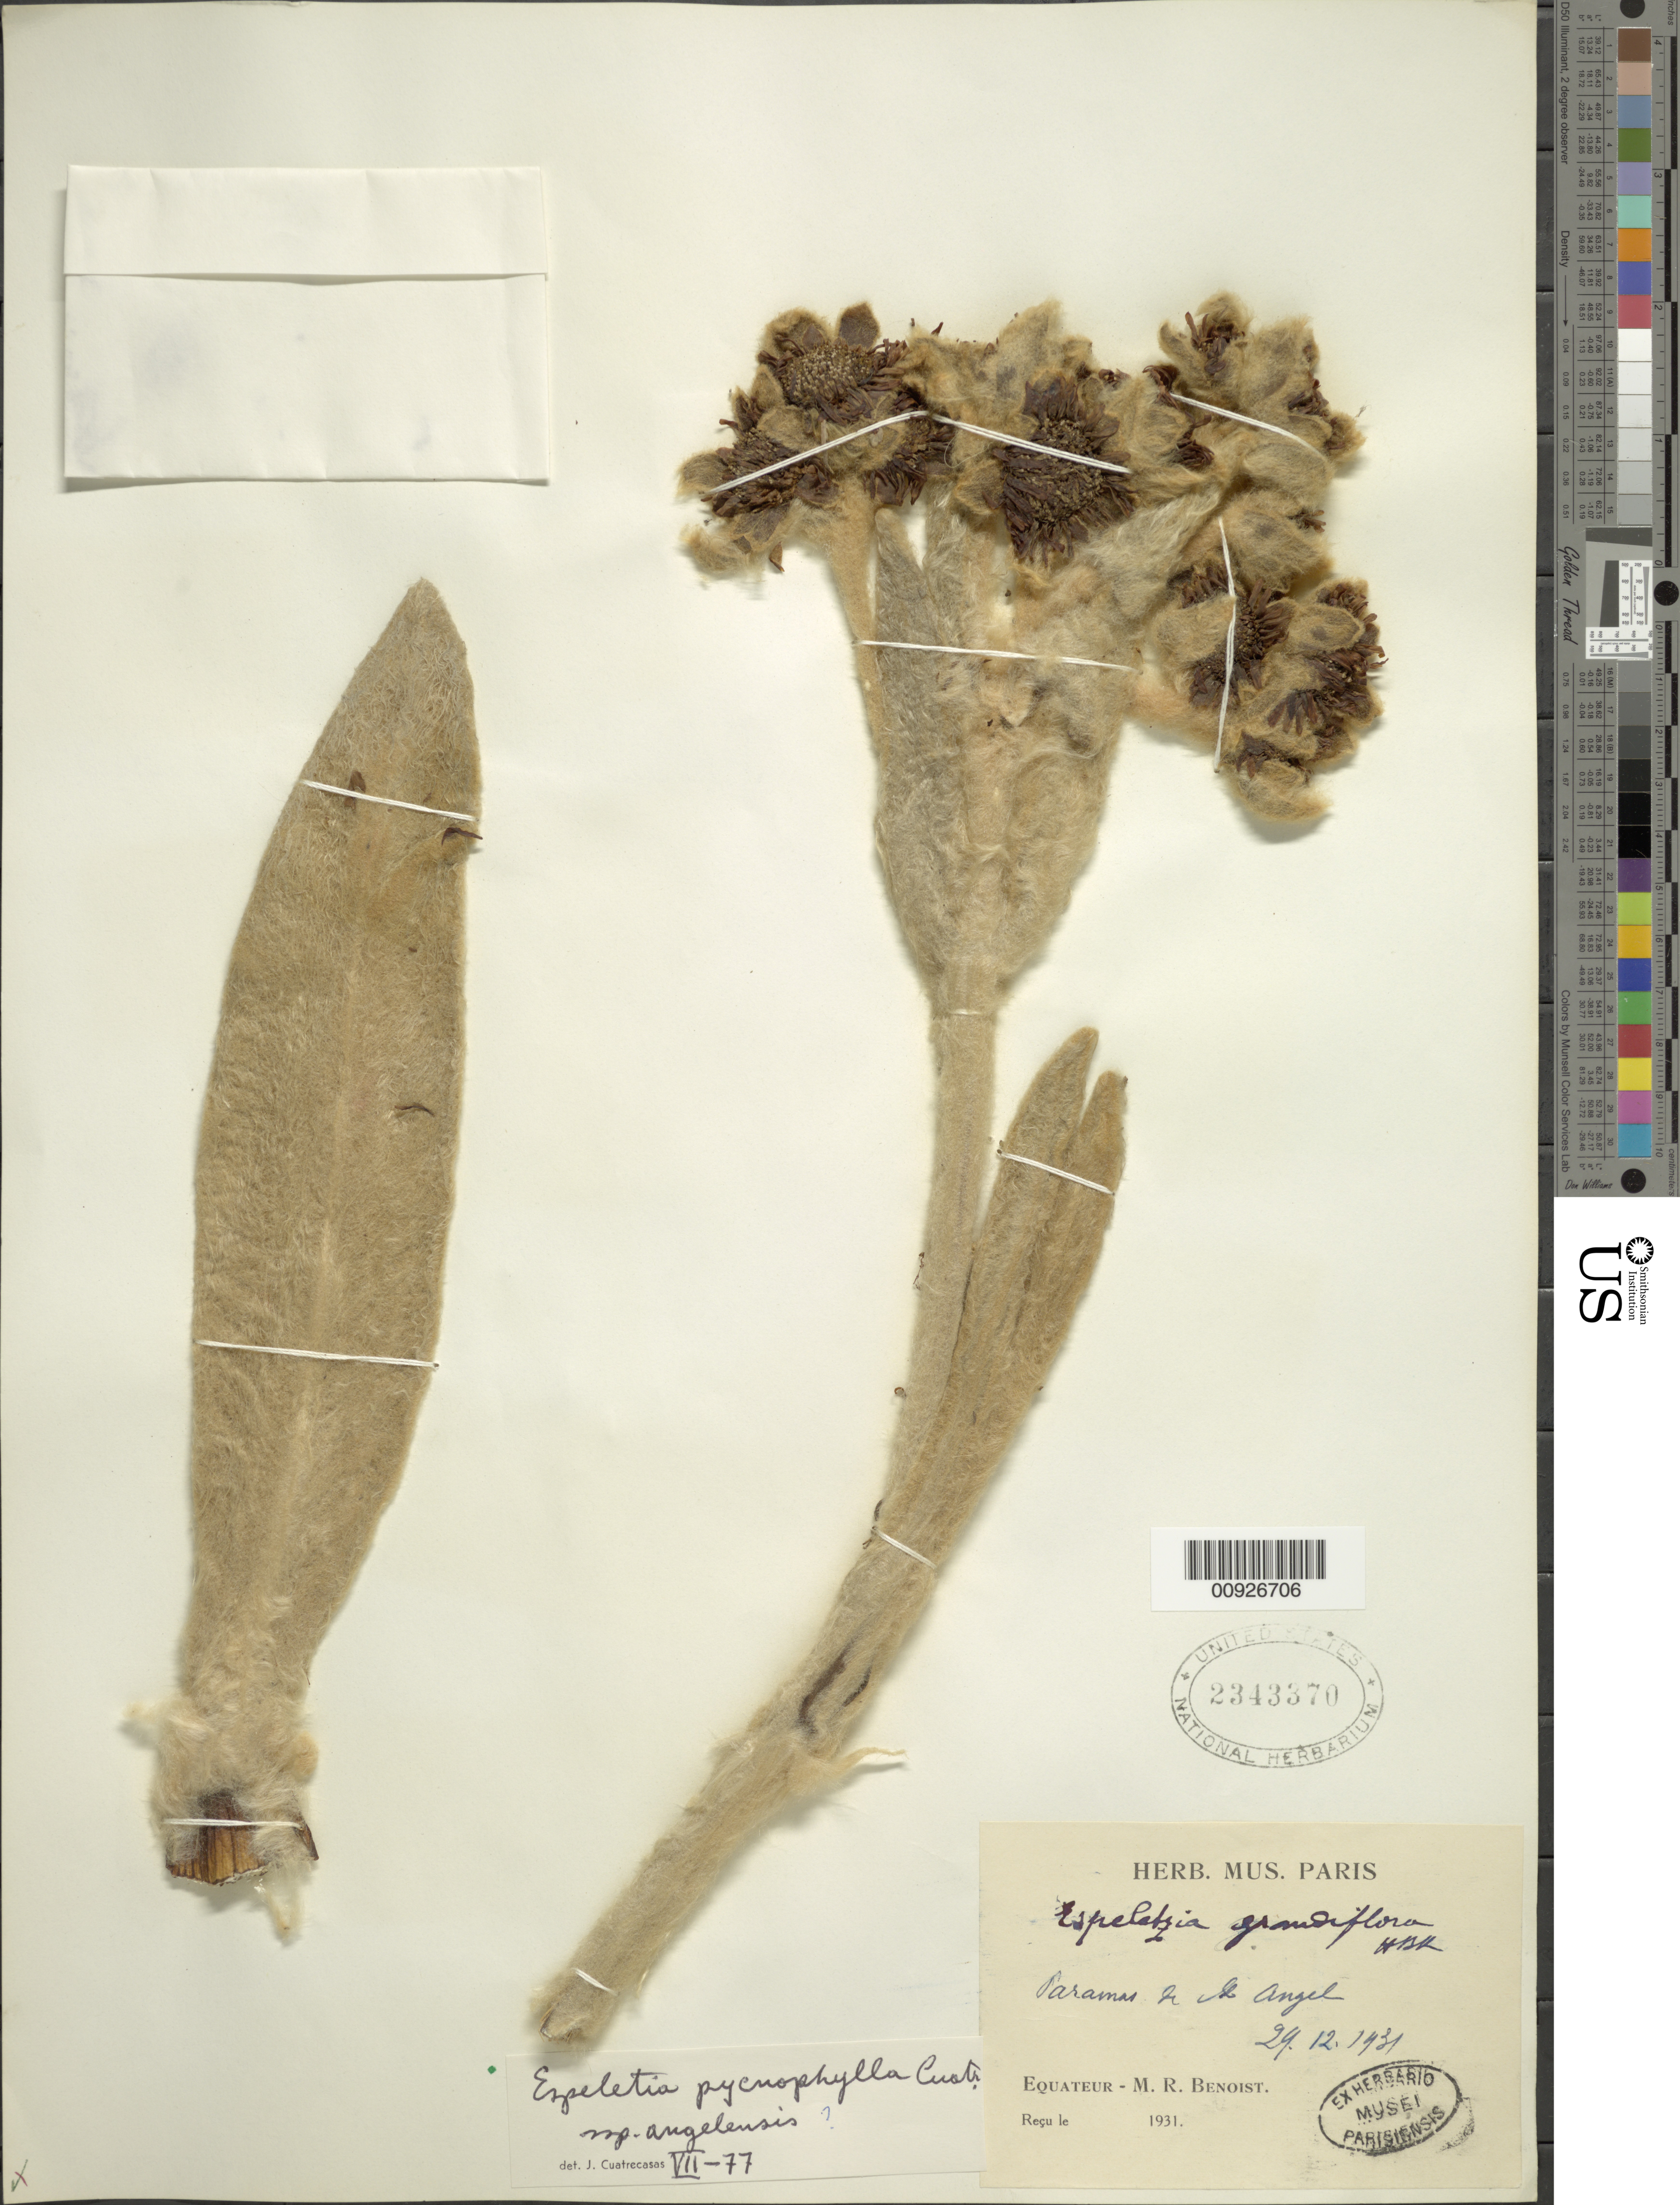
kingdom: Plantae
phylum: Tracheophyta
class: Magnoliopsida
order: Asterales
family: Asteraceae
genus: Espeletia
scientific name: Espeletia pycnophylla subsp. angelensis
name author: Cuatrec.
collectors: R. Benoist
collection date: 1931-12-24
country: Ecuador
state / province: Carchi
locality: Páramo del Ángel.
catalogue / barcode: US 2343370